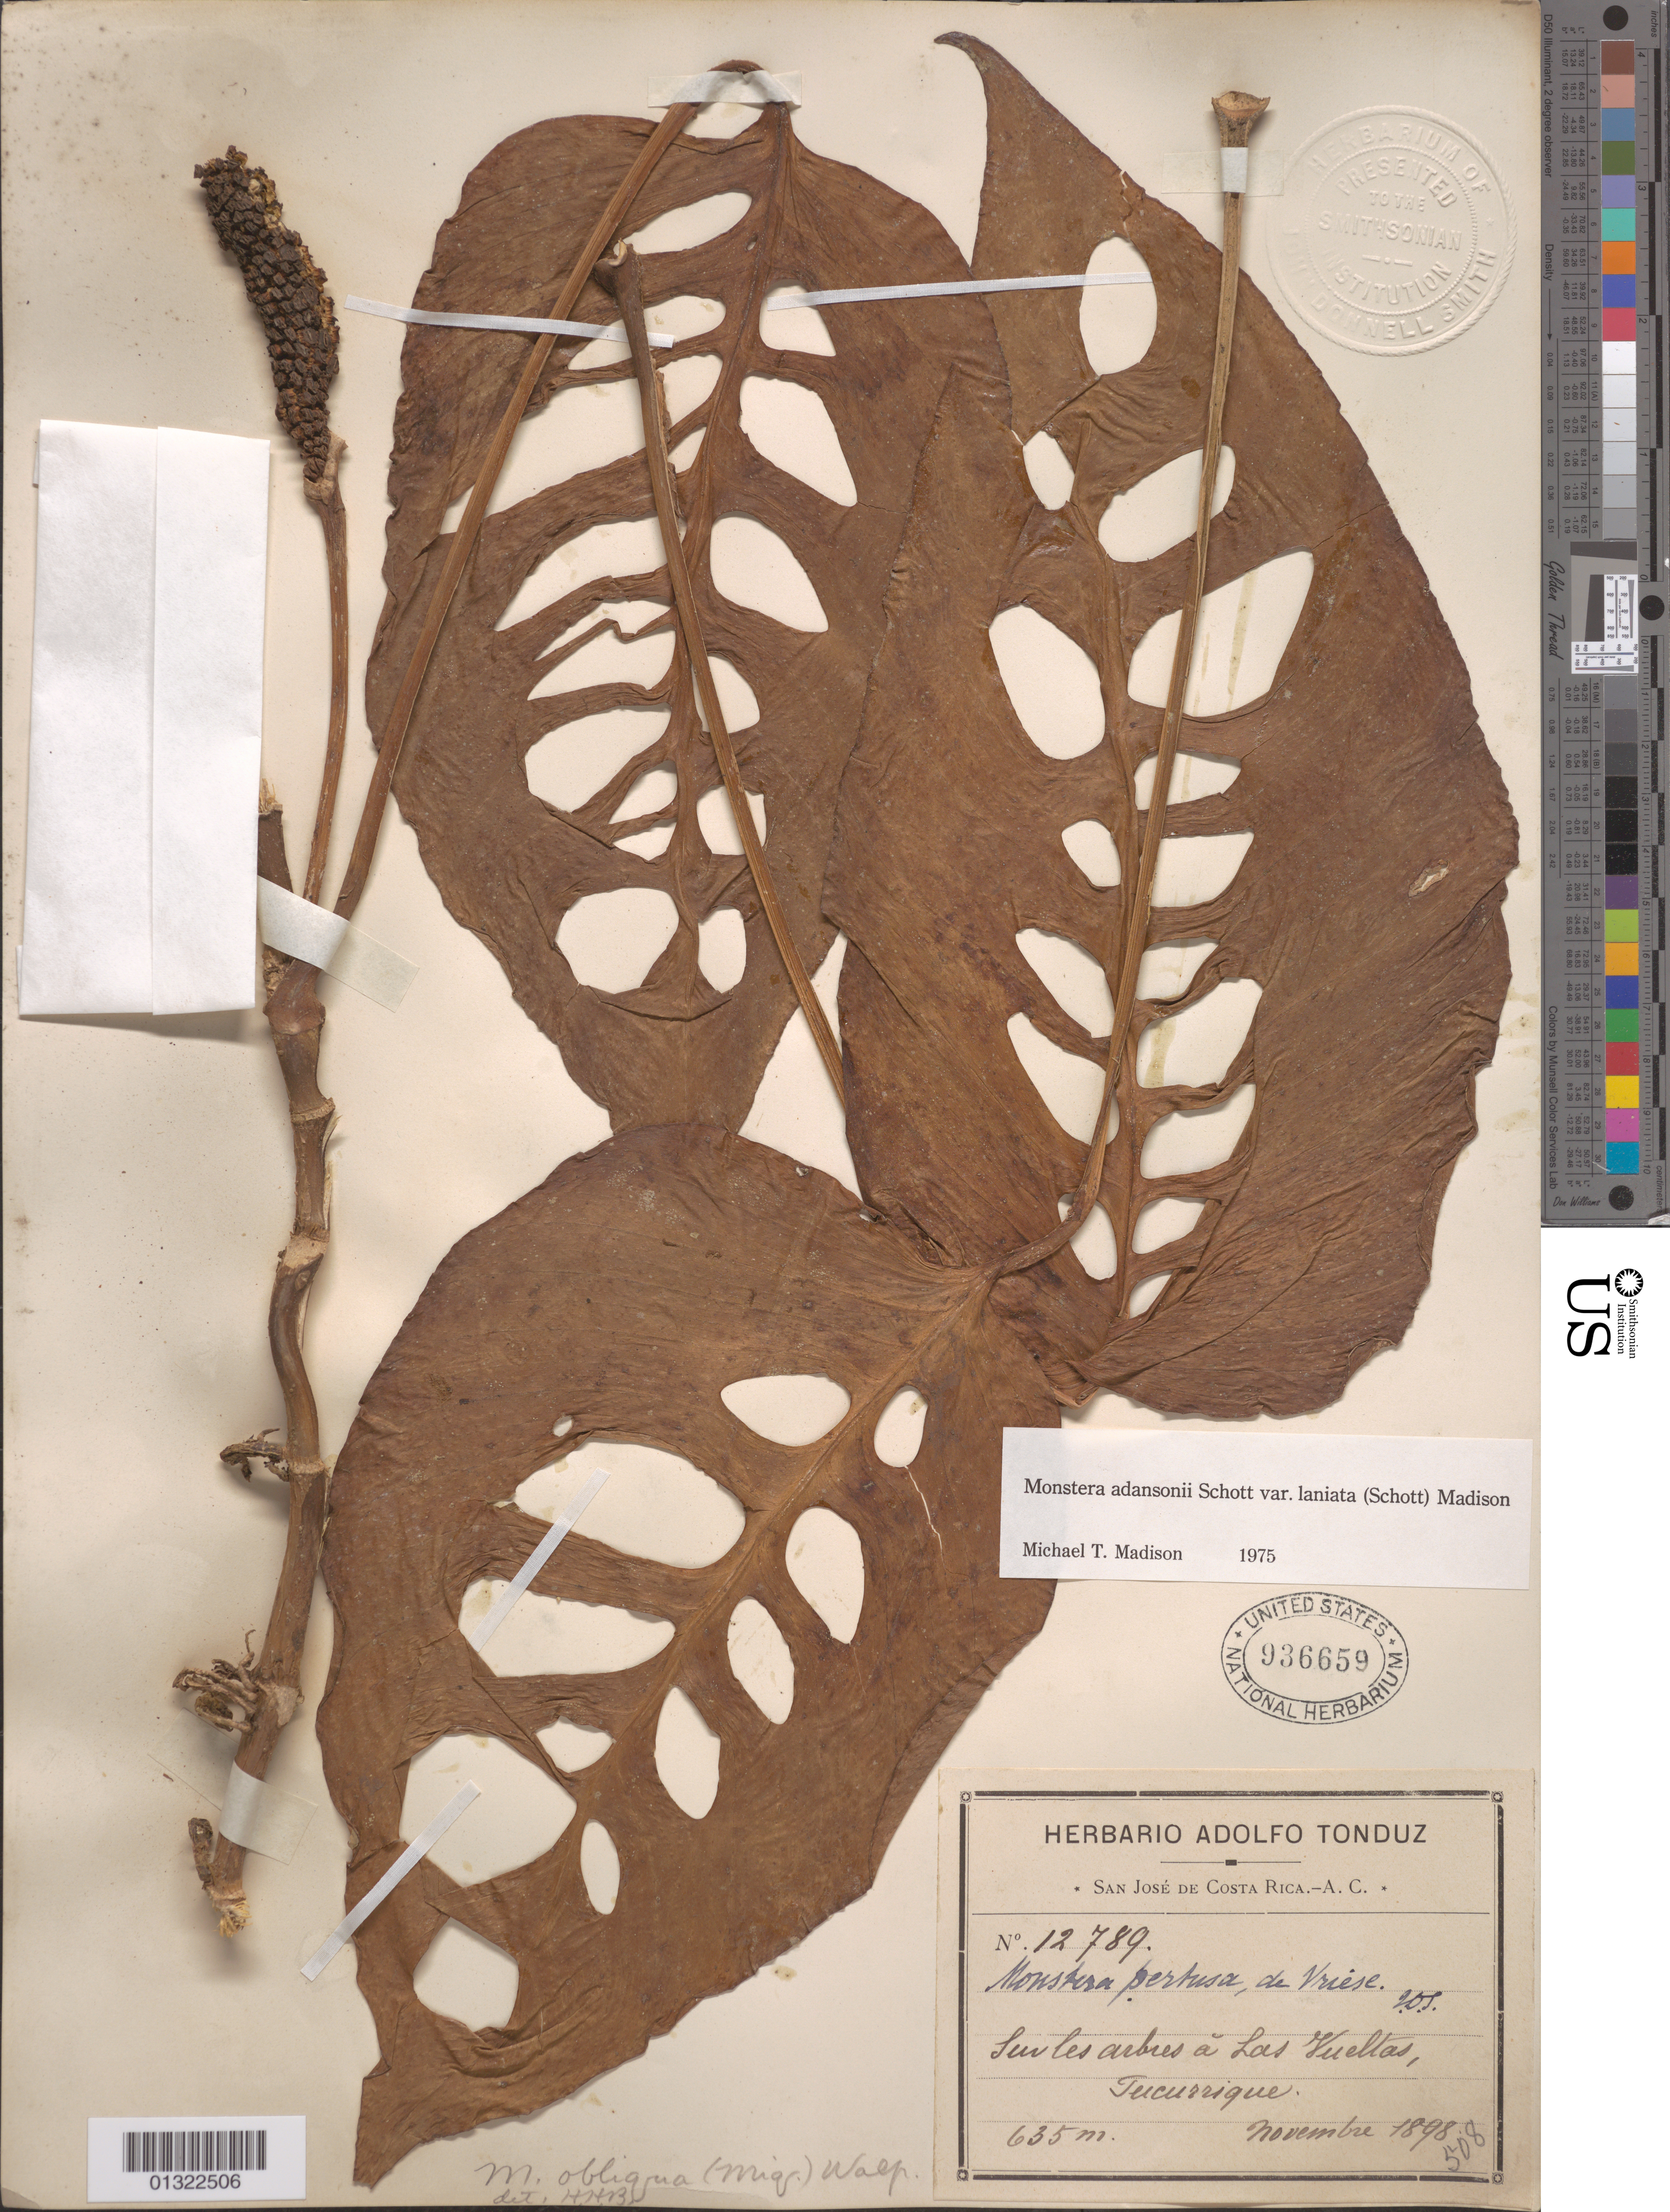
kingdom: Plantae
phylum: Tracheophyta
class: Liliopsida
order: Alismatales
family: Araceae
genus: Monstera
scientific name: Monstera adansonii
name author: Schott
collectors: ex Herb. Adolfo Tonduz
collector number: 12789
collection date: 1898-11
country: Costa Rica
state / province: San José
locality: Sur les arbres á Las Vueltas, Tucurrique.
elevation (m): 635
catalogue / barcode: US 936659